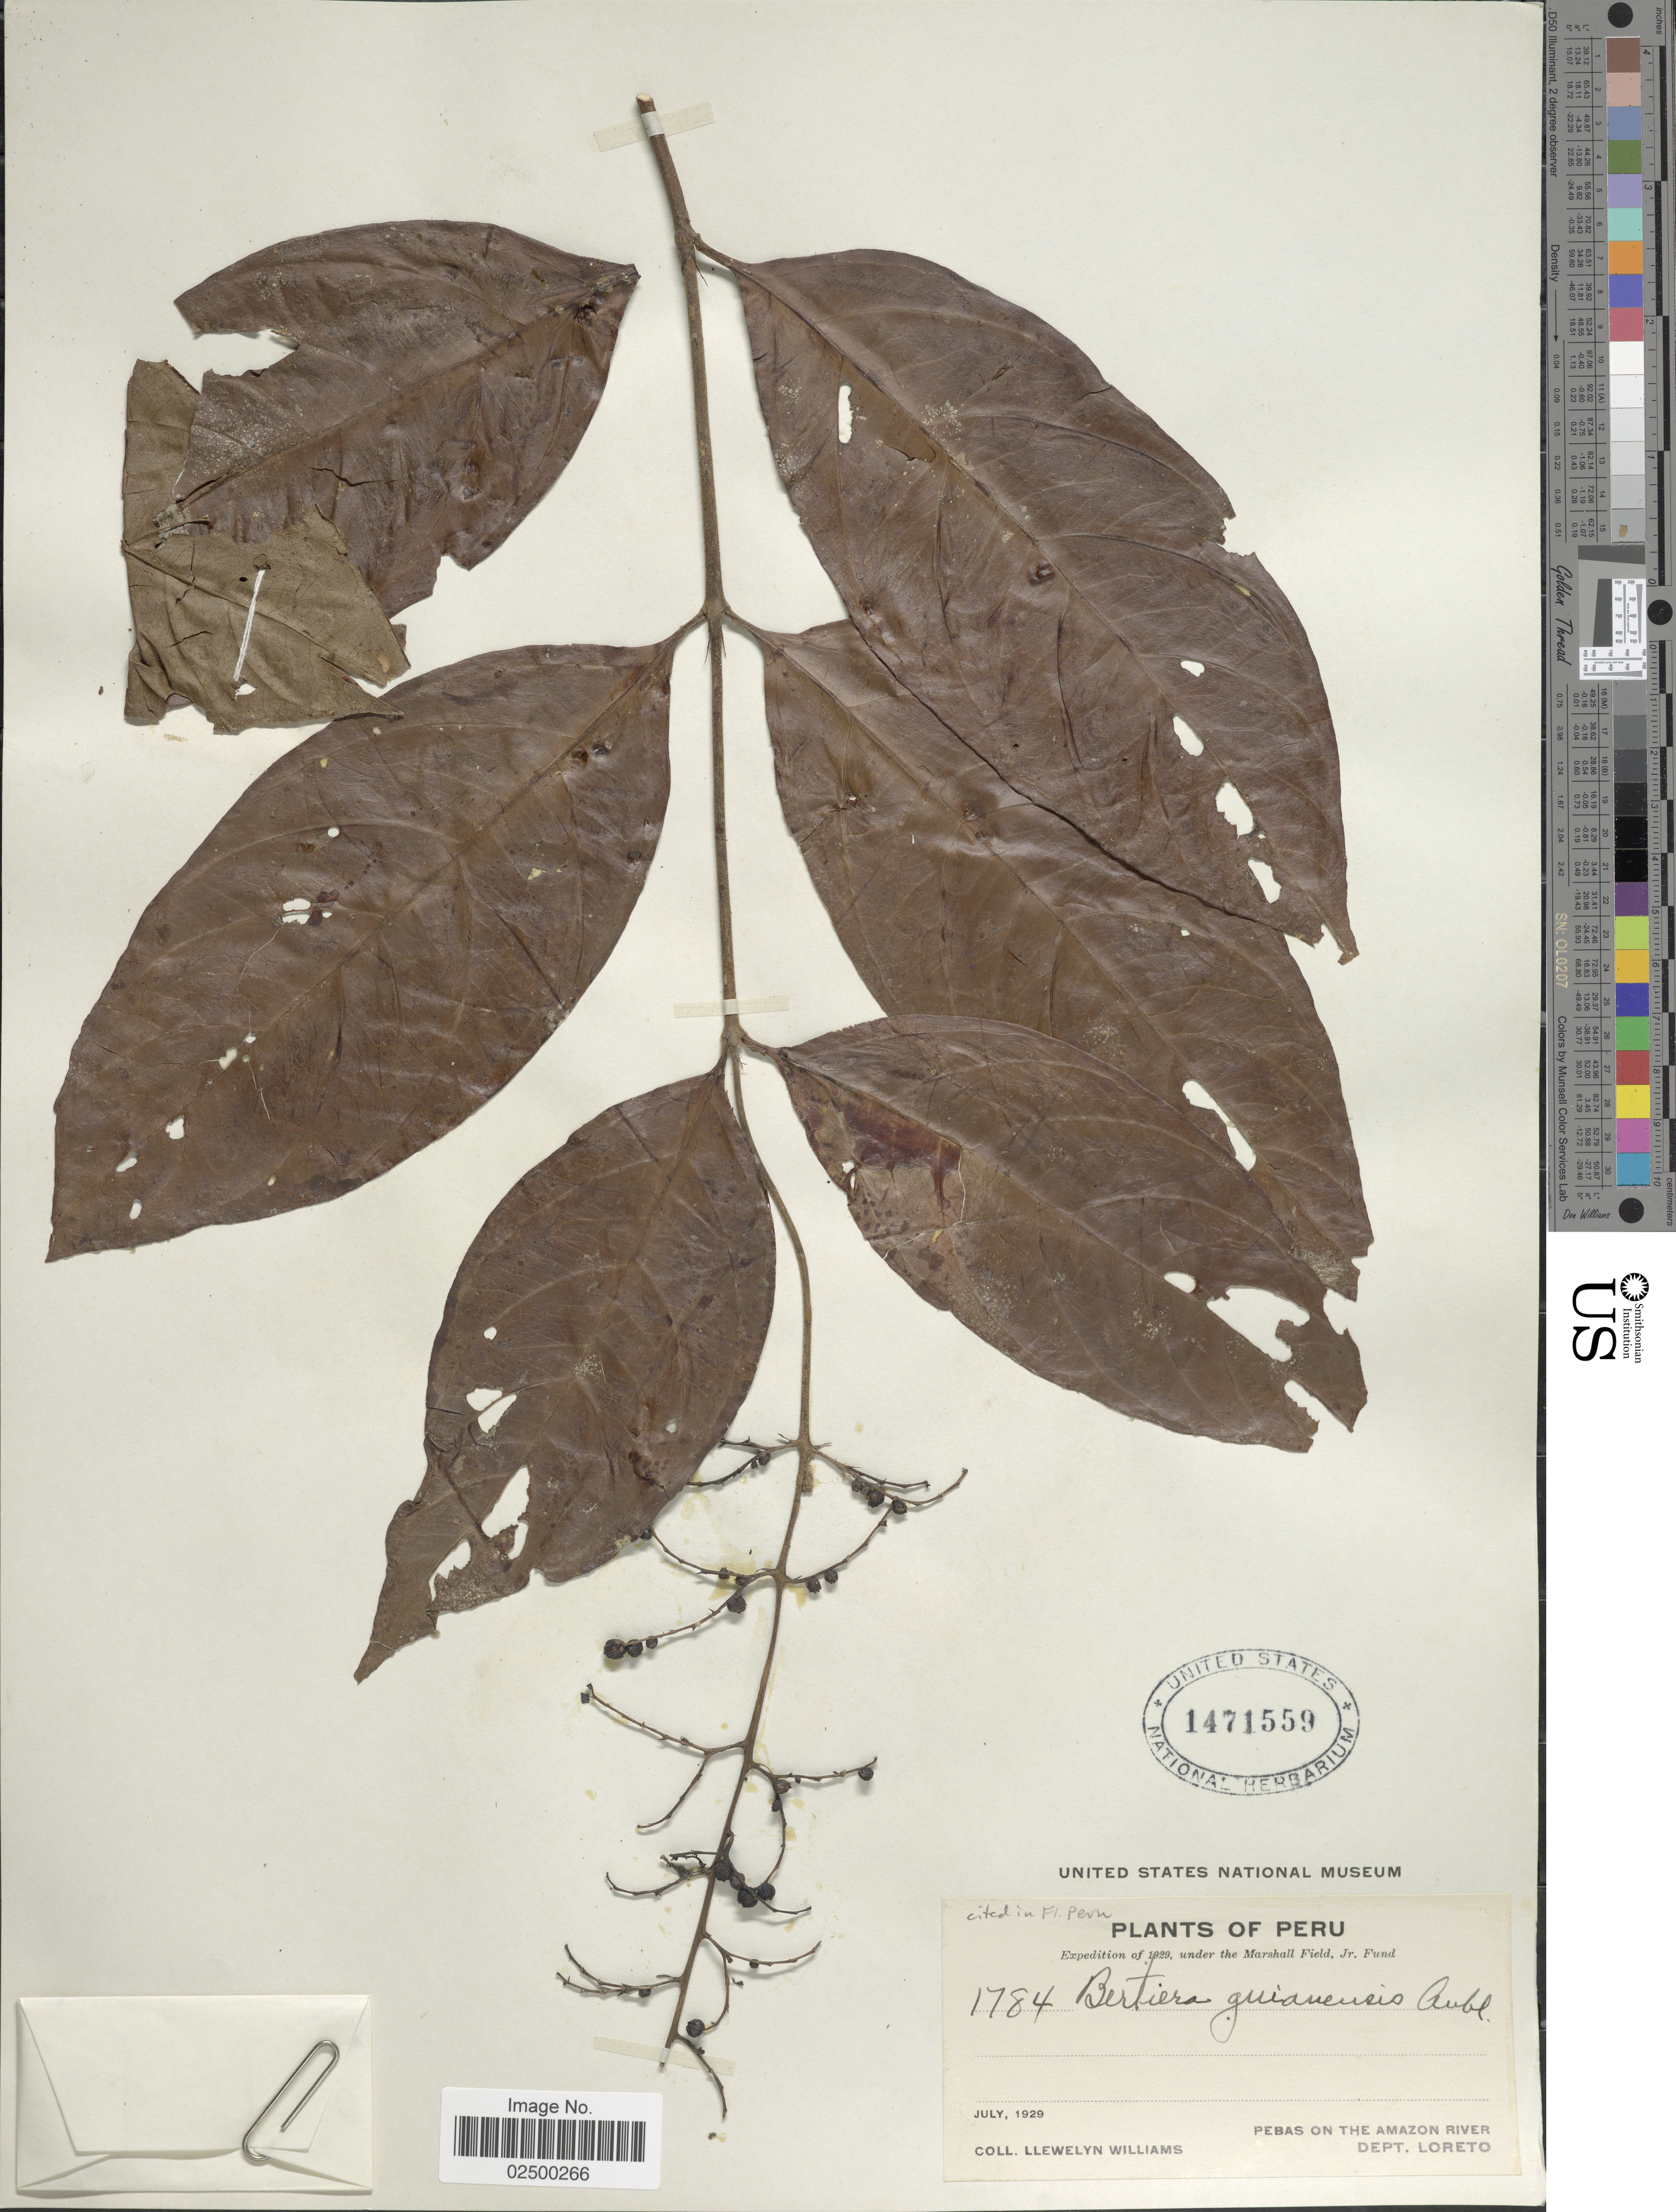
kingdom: Plantae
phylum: Tracheophyta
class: Magnoliopsida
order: Gentianales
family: Rubiaceae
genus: Bertiera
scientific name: Bertiera guianensis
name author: Aubl.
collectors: Ll. Williams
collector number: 1784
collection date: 1929-07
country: Peru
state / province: Loreto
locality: Pebas on the Amazon River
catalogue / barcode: US 1471559